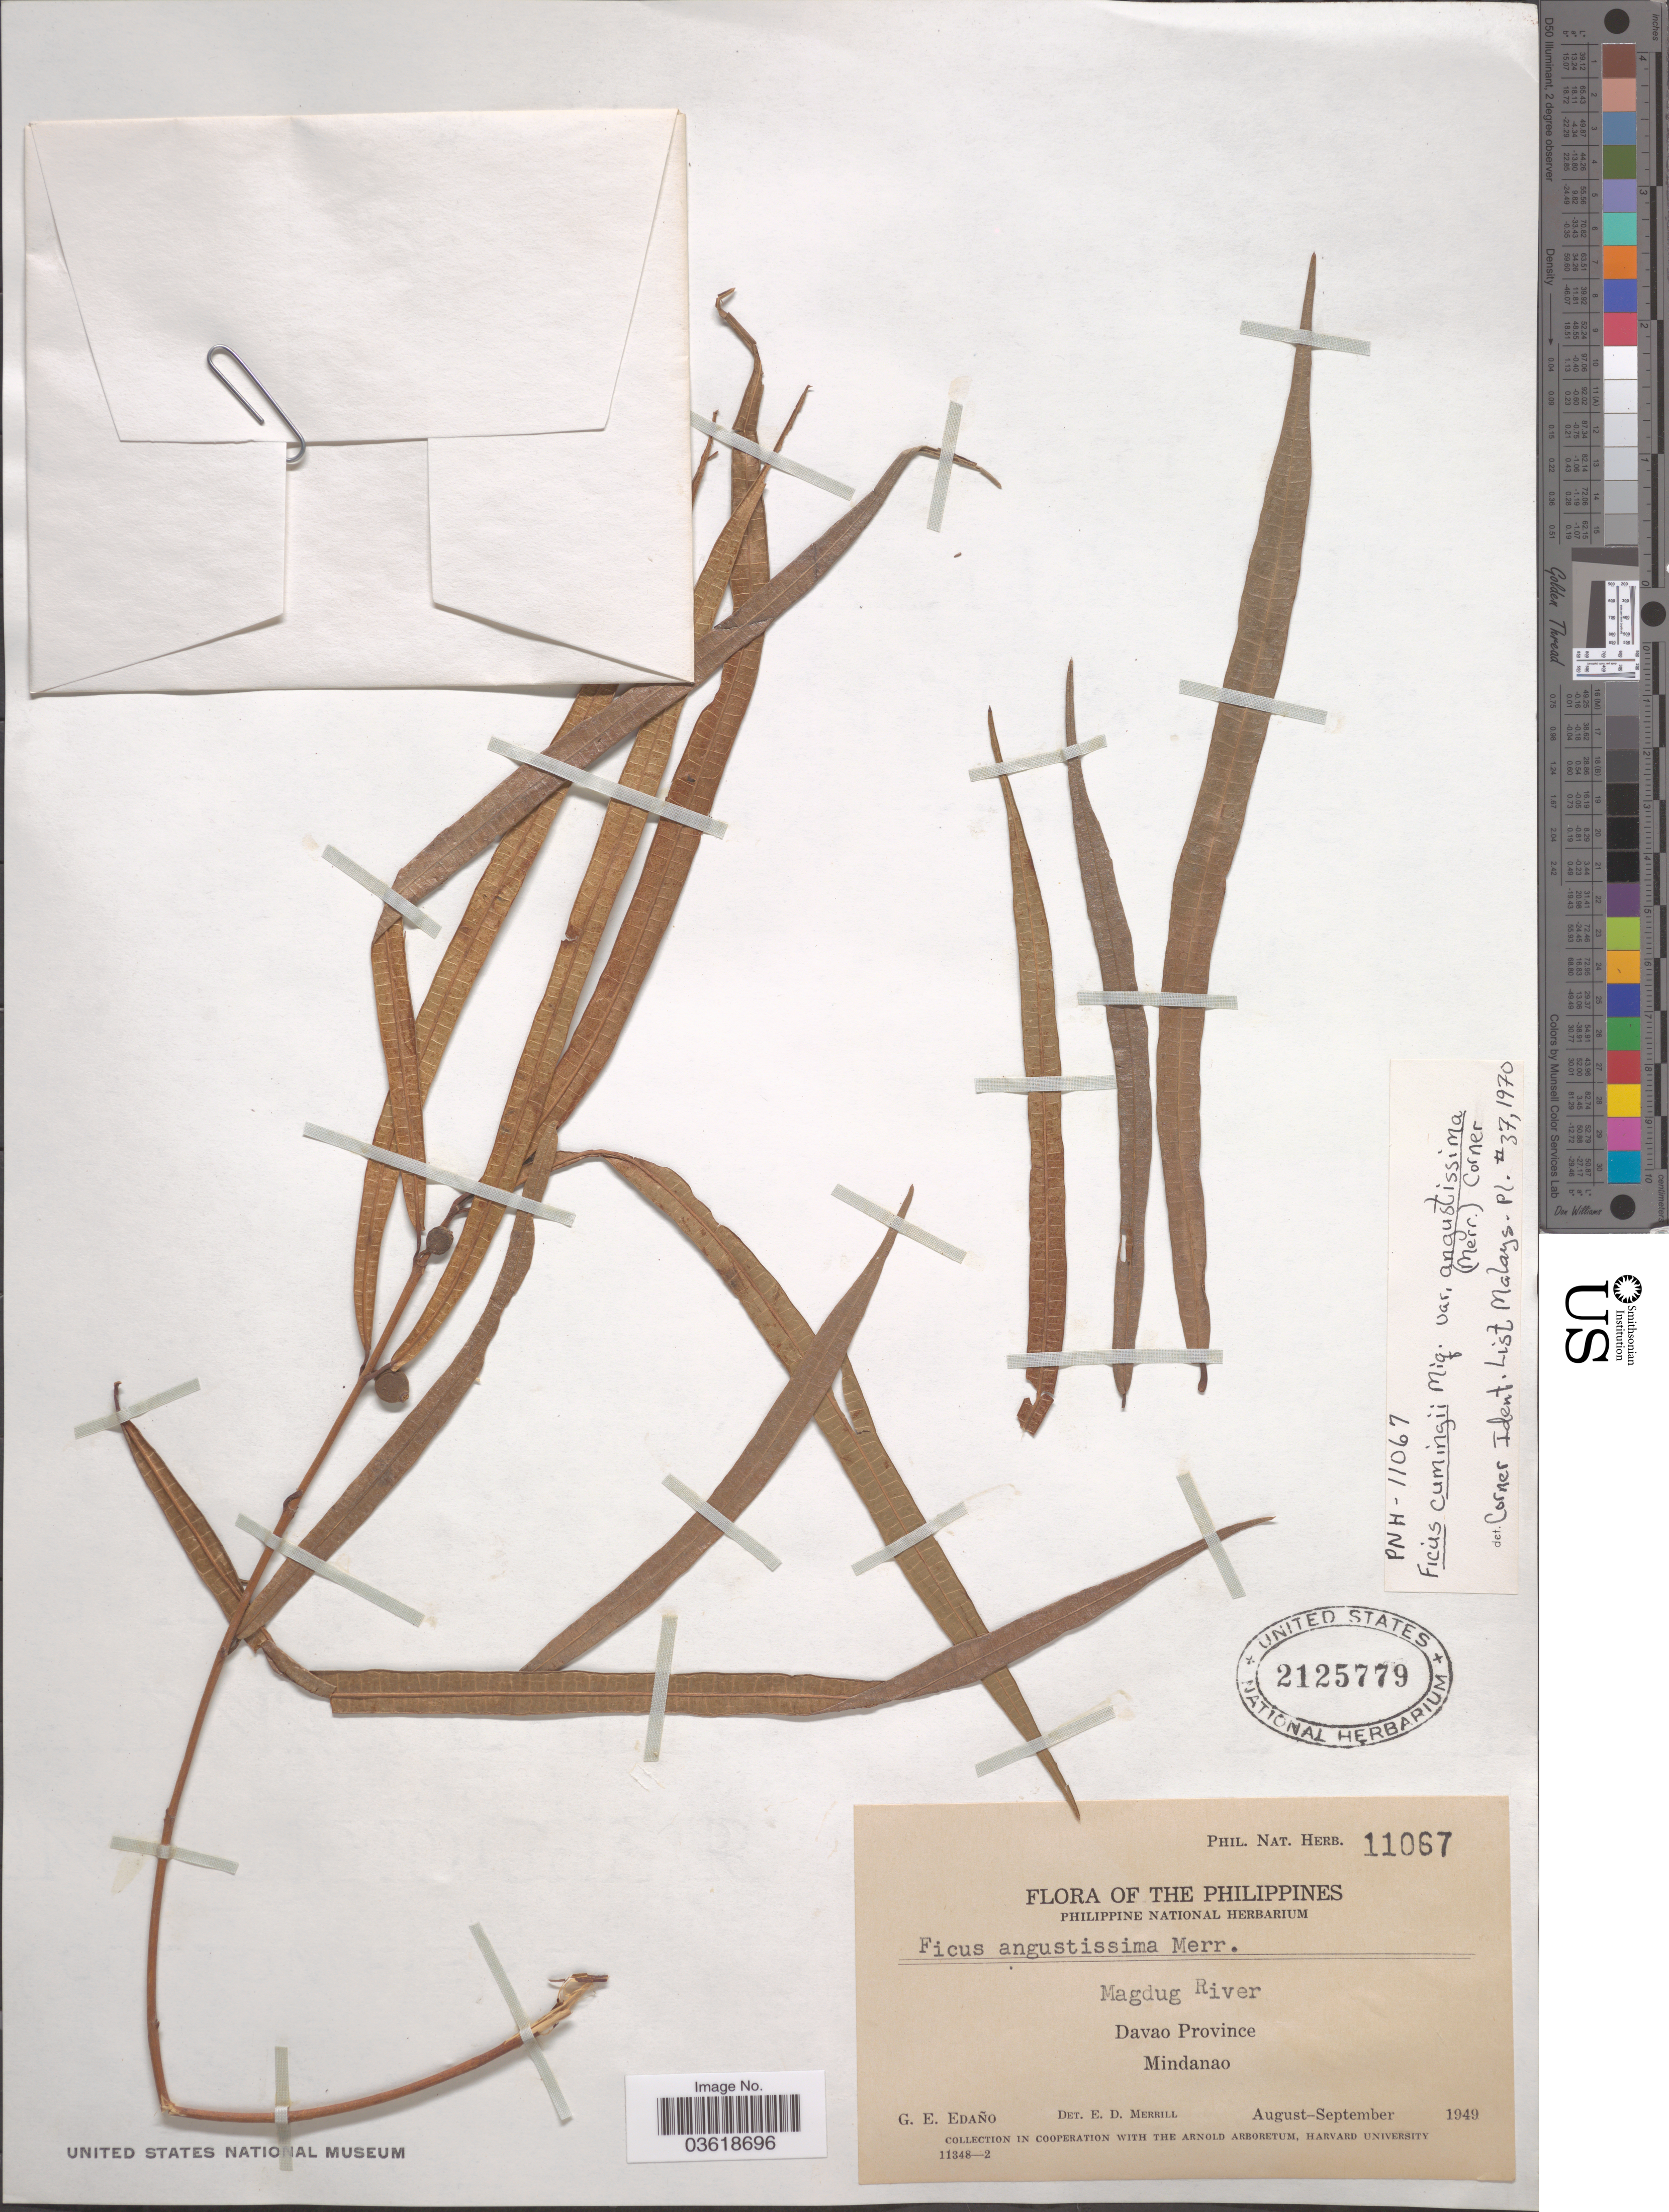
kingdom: Plantae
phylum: Tracheophyta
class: Magnoliopsida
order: Rosales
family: Moraceae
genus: Ficus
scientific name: Ficus cumingii var. angustissima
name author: (Merr.) Corner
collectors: G. E. Edaño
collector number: Phil. Nat. Herb. 11067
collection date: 1949-08/1949-09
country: Philippines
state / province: Davao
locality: Magdug River. Davao Province. Mindanao.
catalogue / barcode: US 2125779